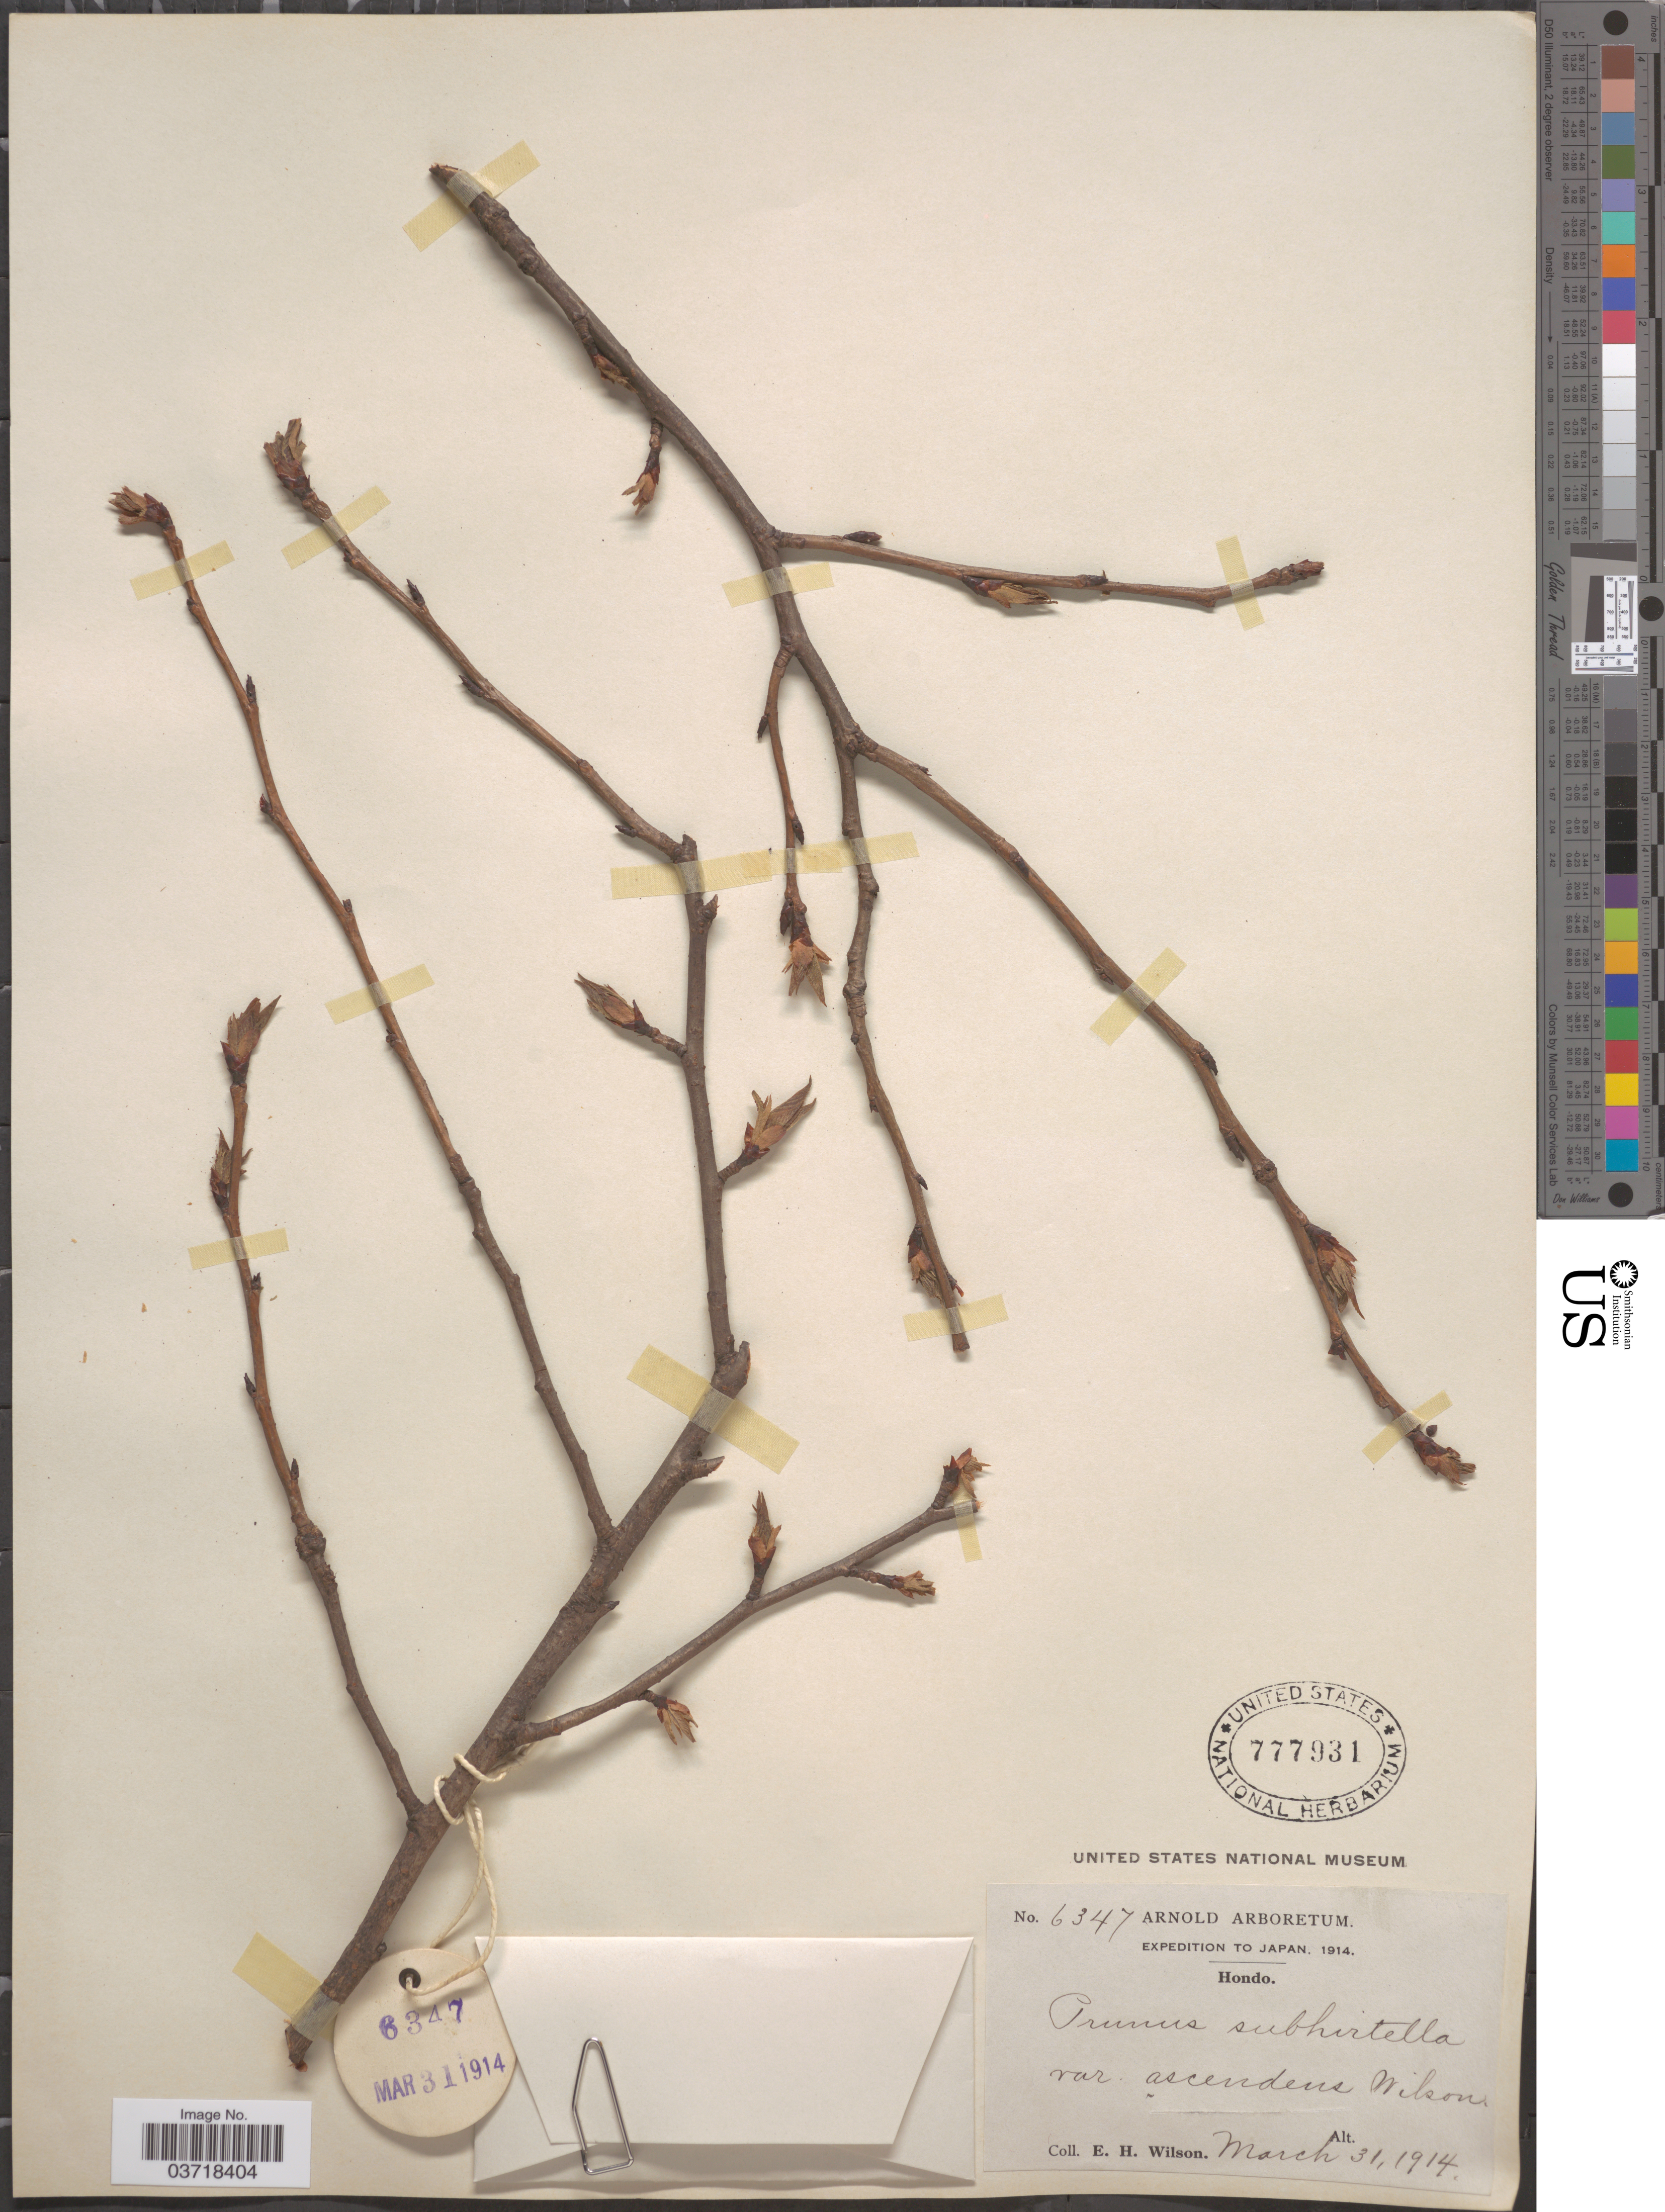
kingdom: Plantae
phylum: Tracheophyta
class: Magnoliopsida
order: Rosales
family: Rosaceae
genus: Prunus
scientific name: Prunus subhirtella var. ascendens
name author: (Makino) E.H. Wilson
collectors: E. Wilson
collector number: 6347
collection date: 1914-03-31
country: Japan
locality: Hondo.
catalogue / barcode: US 777931